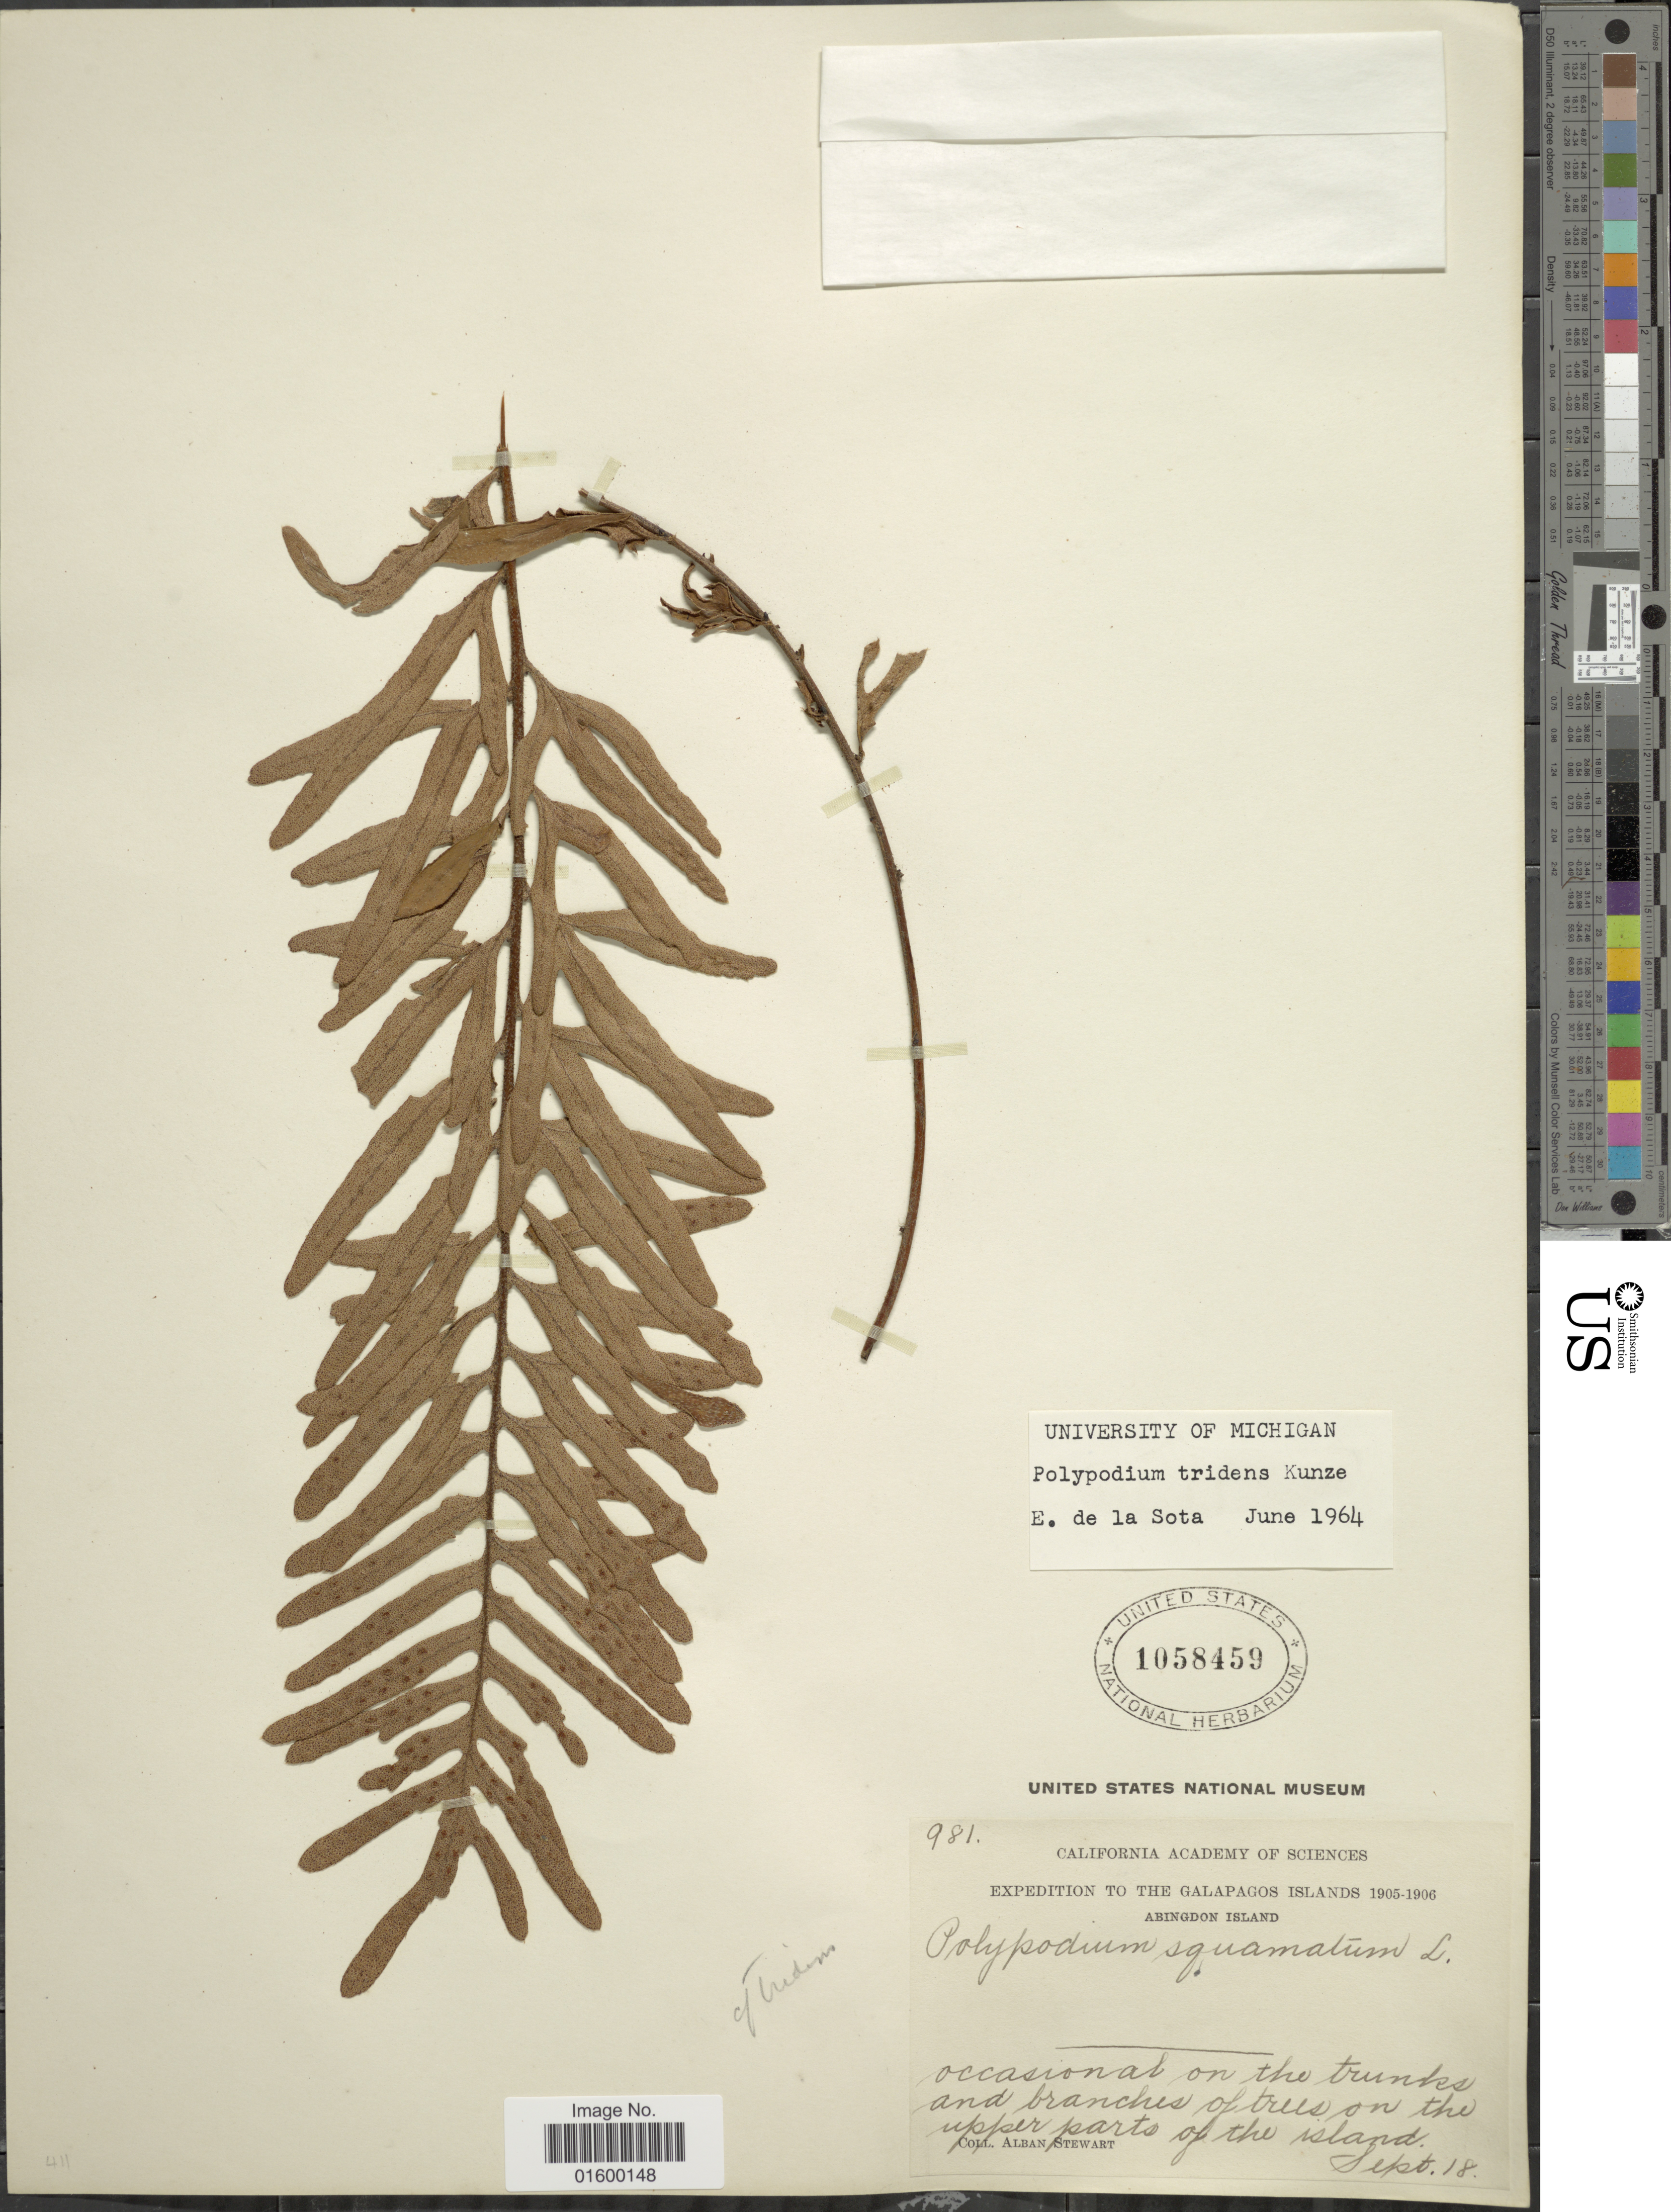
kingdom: Plantae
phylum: Tracheophyta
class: Polypodiopsida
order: Polypodiales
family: Polypodiaceae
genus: Pleopeltis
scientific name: Pleopeltis tridens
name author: J. Sm.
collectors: A. Stewart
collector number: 981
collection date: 1905-09-18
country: Ecuador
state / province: Colón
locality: Galapagos Islands, Abingdon Island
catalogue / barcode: US 1058459